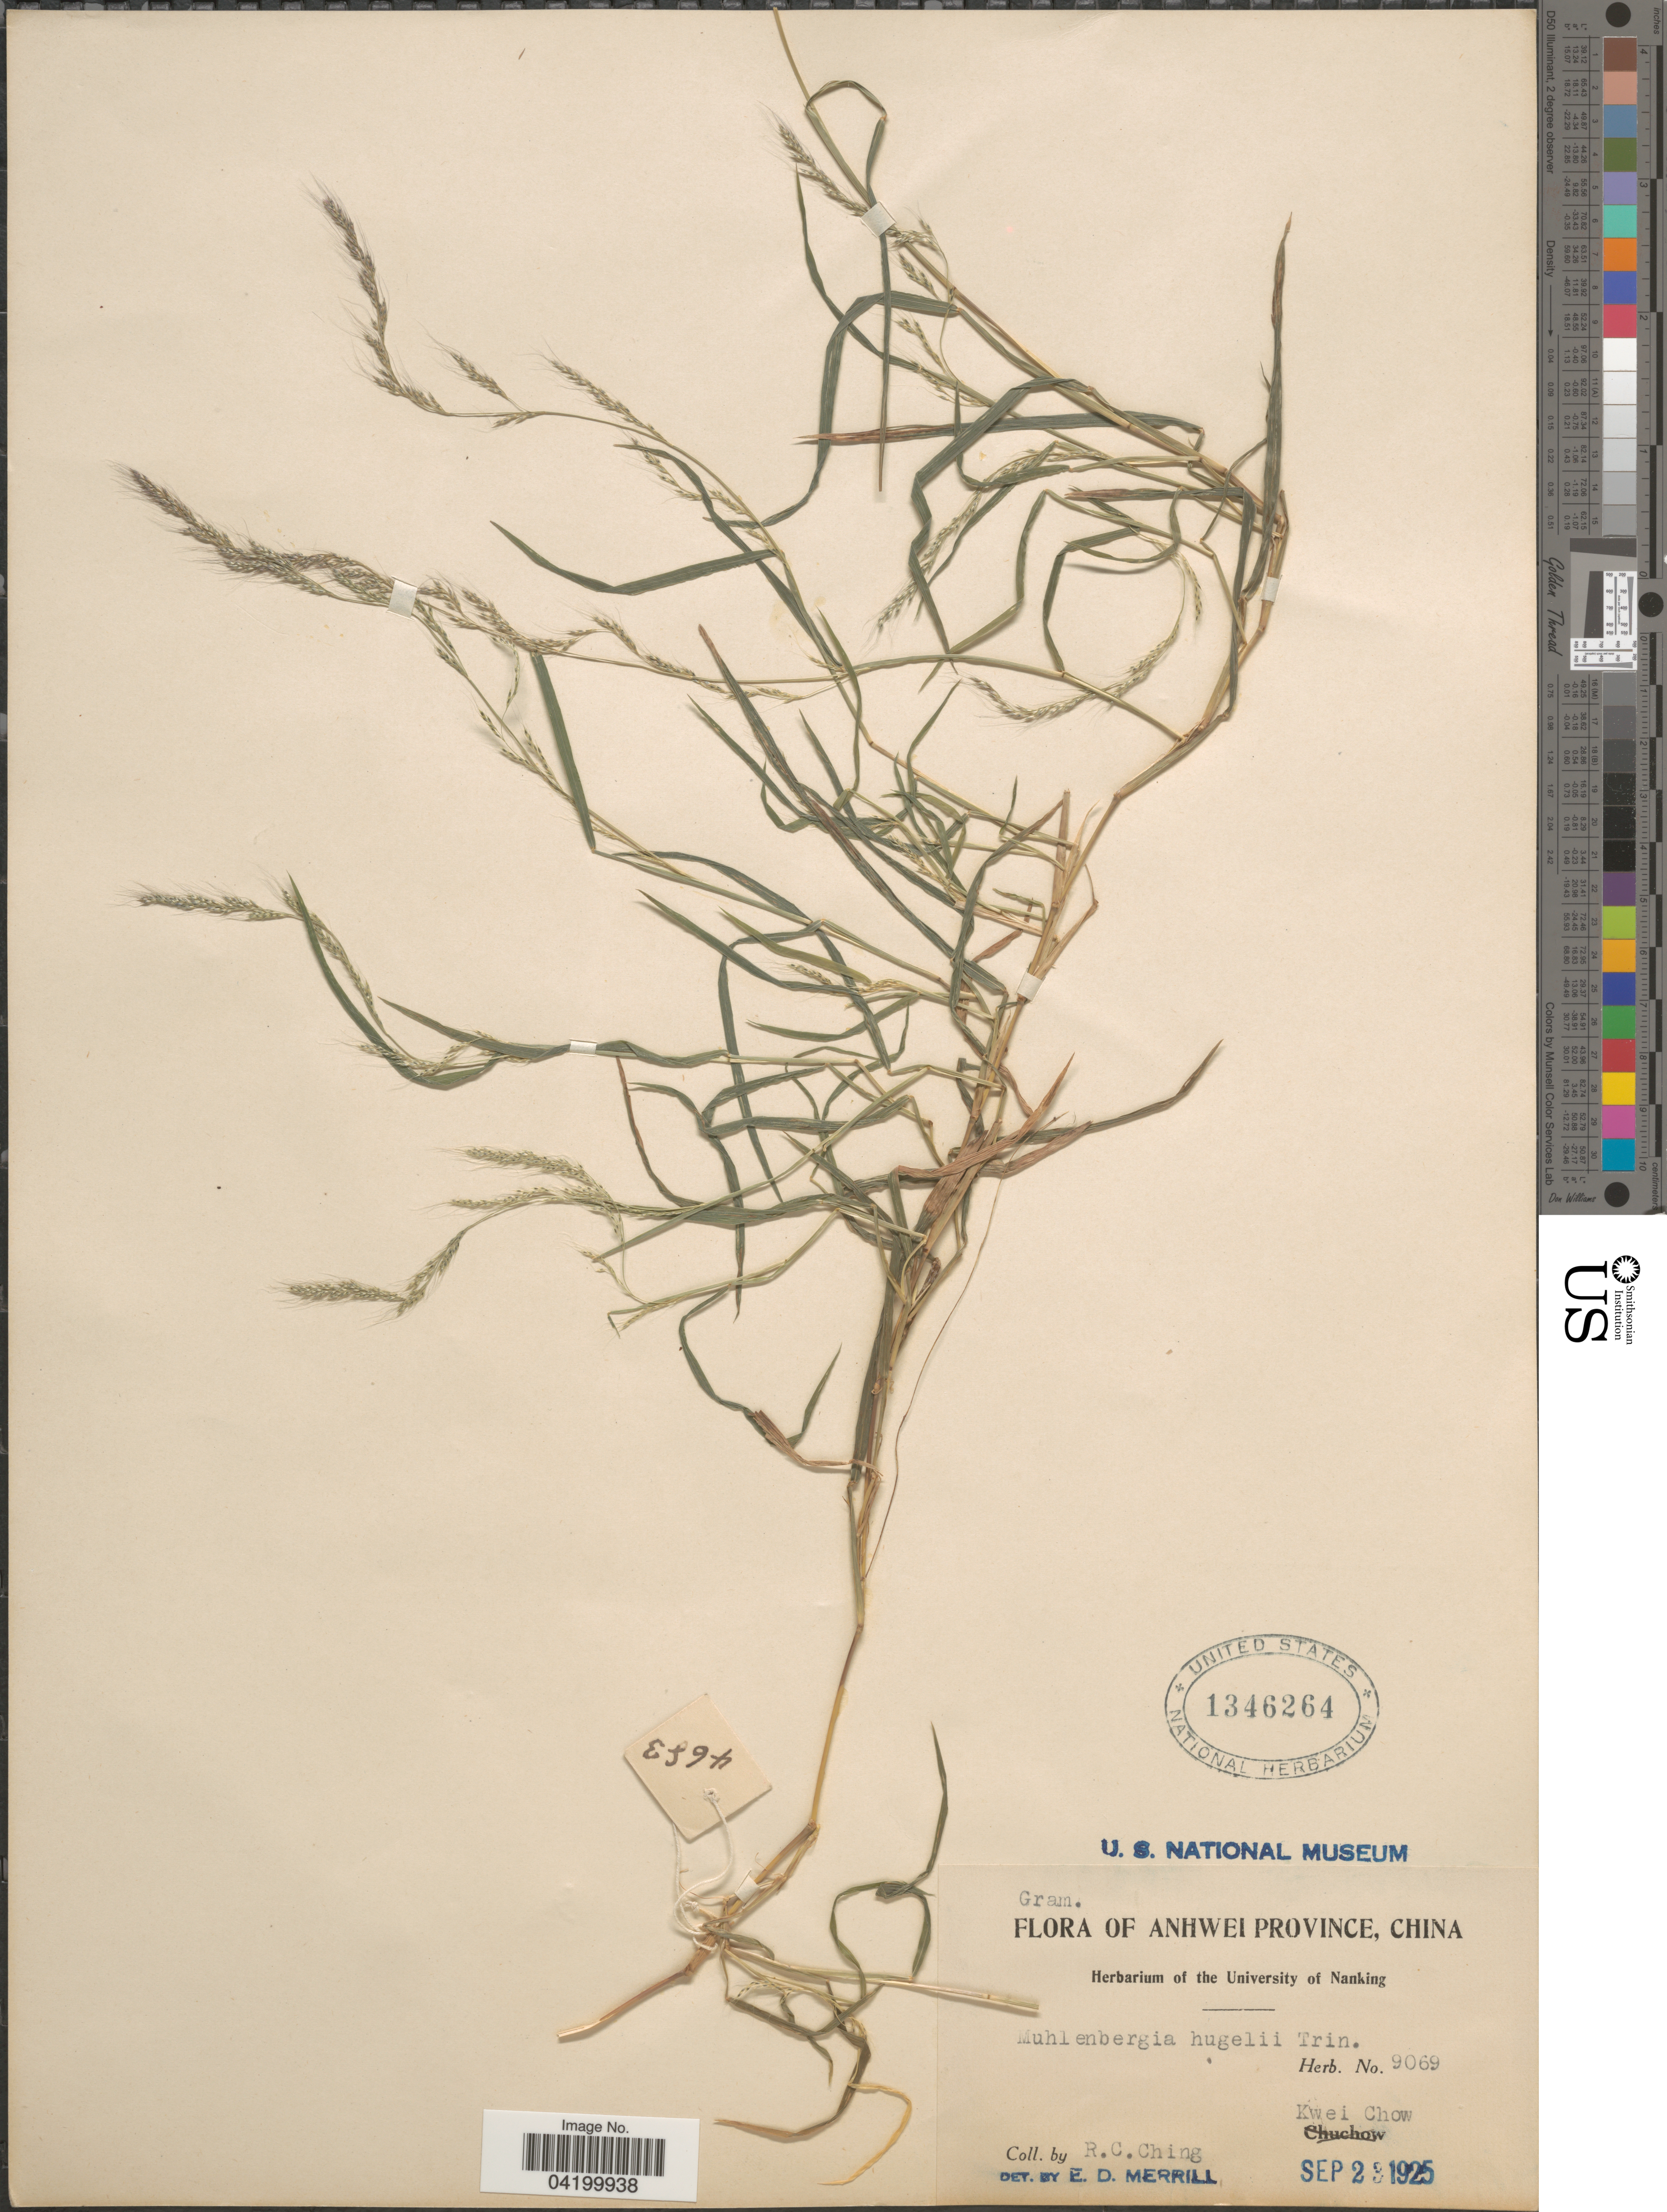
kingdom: Plantae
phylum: Tracheophyta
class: Liliopsida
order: Poales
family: Poaceae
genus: Muhlenbergia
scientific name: Muhlenbergia japonica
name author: Steud.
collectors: R. C. Ching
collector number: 9069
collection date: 1925-09-23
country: China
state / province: Guizhou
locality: Anhwei Province. Kwei Chow.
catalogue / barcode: US 1346264